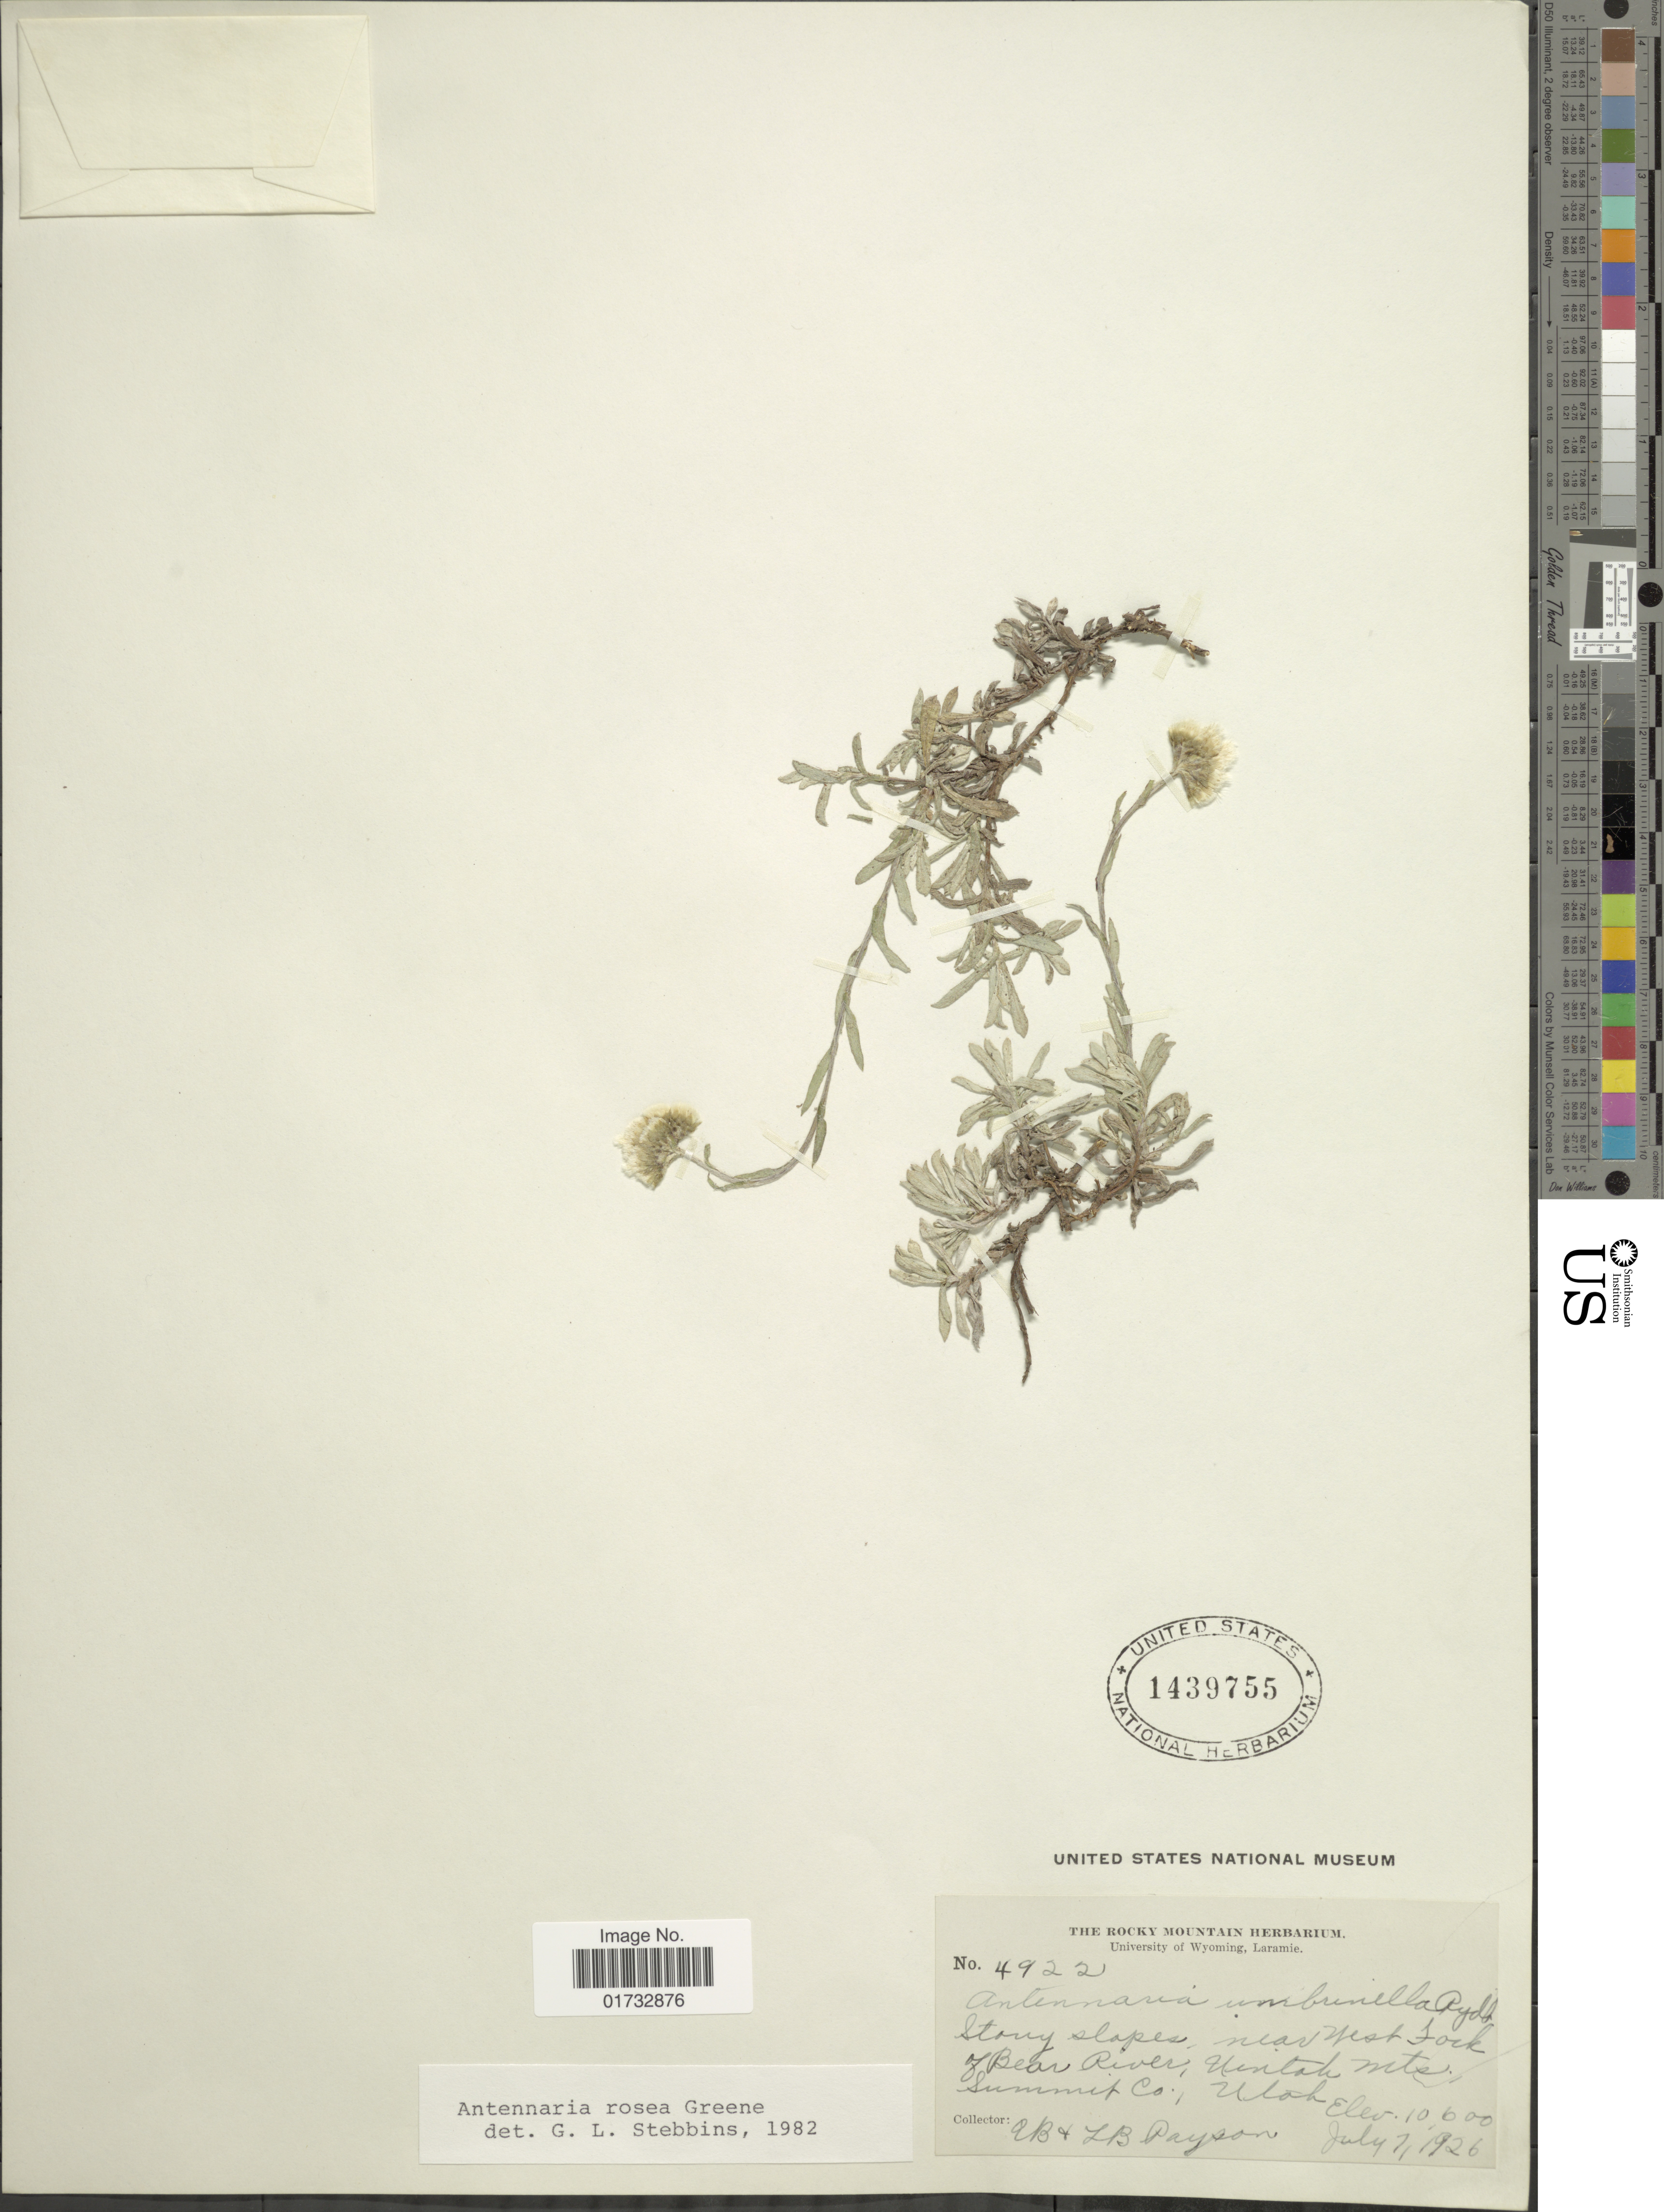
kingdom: Plantae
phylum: Tracheophyta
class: Magnoliopsida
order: Asterales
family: Asteraceae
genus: Antennaria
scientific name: Antennaria rosea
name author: Greene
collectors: E. B. Payson & L. Payson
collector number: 4922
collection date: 1926-07-07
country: United States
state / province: Utah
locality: Stony slopes, near Nest Fork of Bear River, Unitah Mts, Summit Co.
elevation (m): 3231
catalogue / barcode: US 1439755